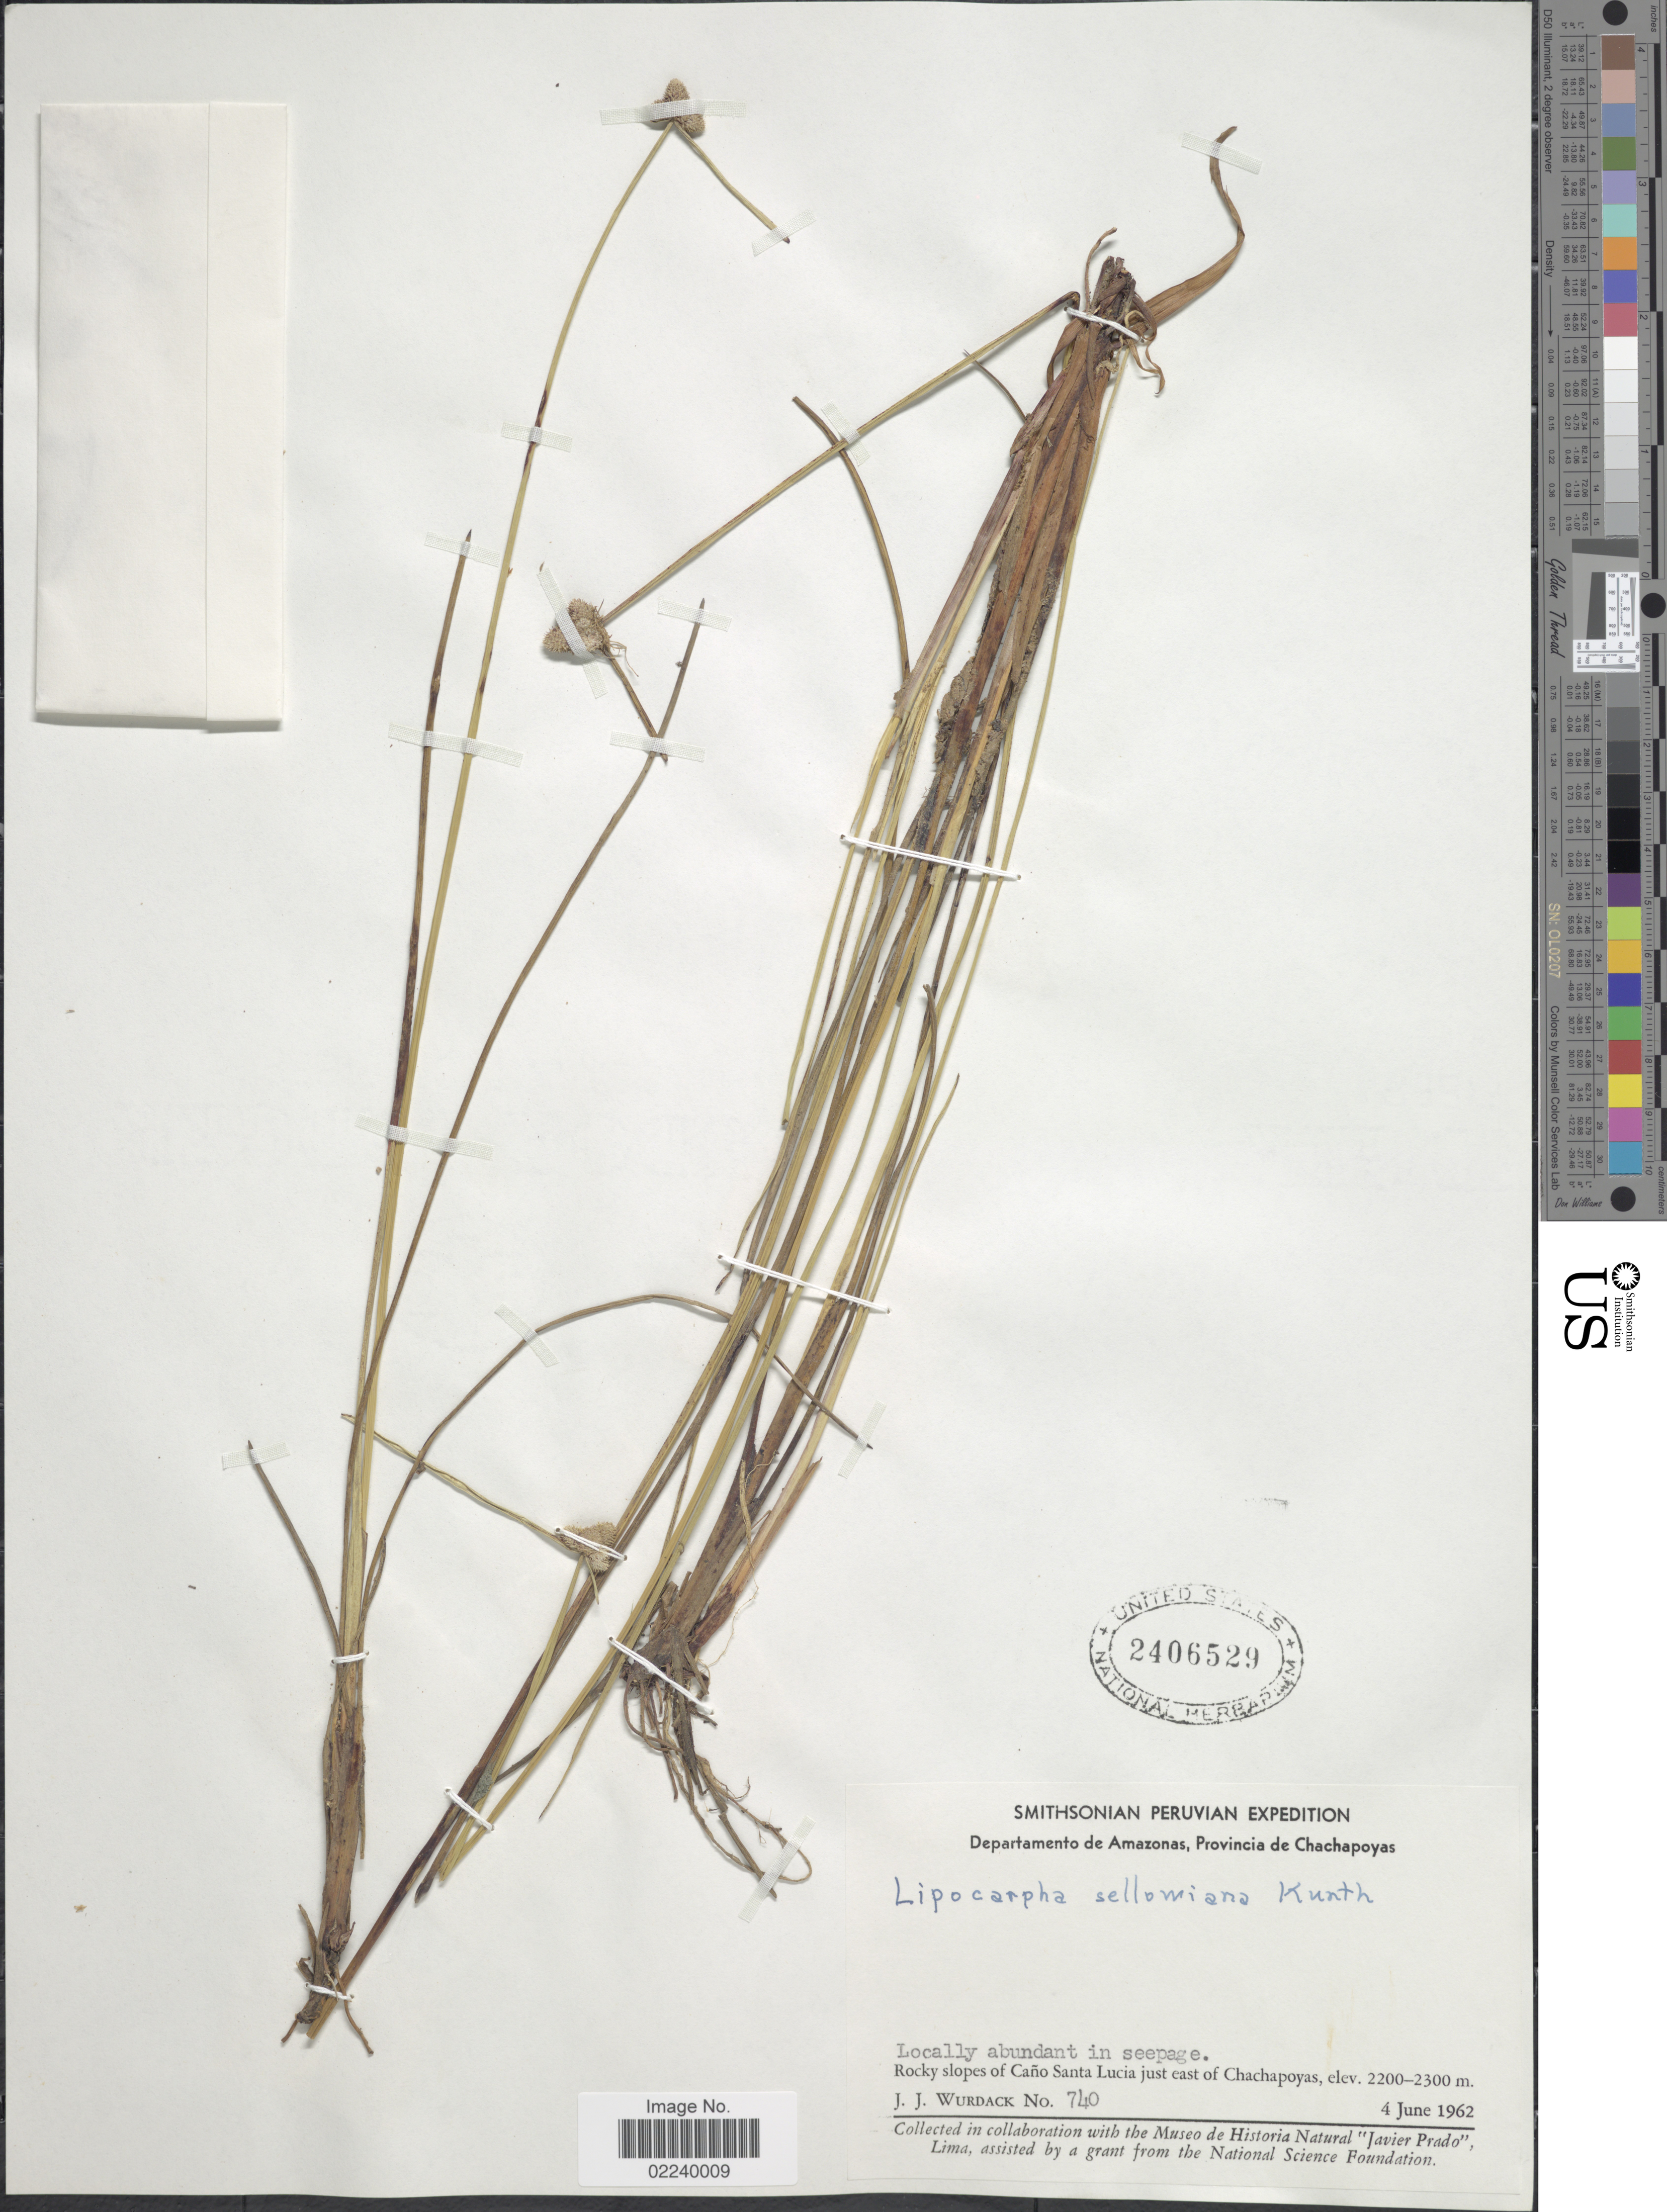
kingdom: Plantae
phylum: Tracheophyta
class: Liliopsida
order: Poales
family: Cyperaceae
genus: Cyperus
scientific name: Cyperus sellowianus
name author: (Kunth) T. Koyama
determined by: Strong, M. T., (US), Smithsonian Institution - National Museum of Natural History (UNITED STATES)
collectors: J. J. Wurdack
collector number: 740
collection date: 1962-06-04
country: Peru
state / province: Amazonas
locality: Provincia de Chachapoyas, rocky slope of Cano Lucia just east of Chahcapoyas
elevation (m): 2200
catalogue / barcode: US 2406529